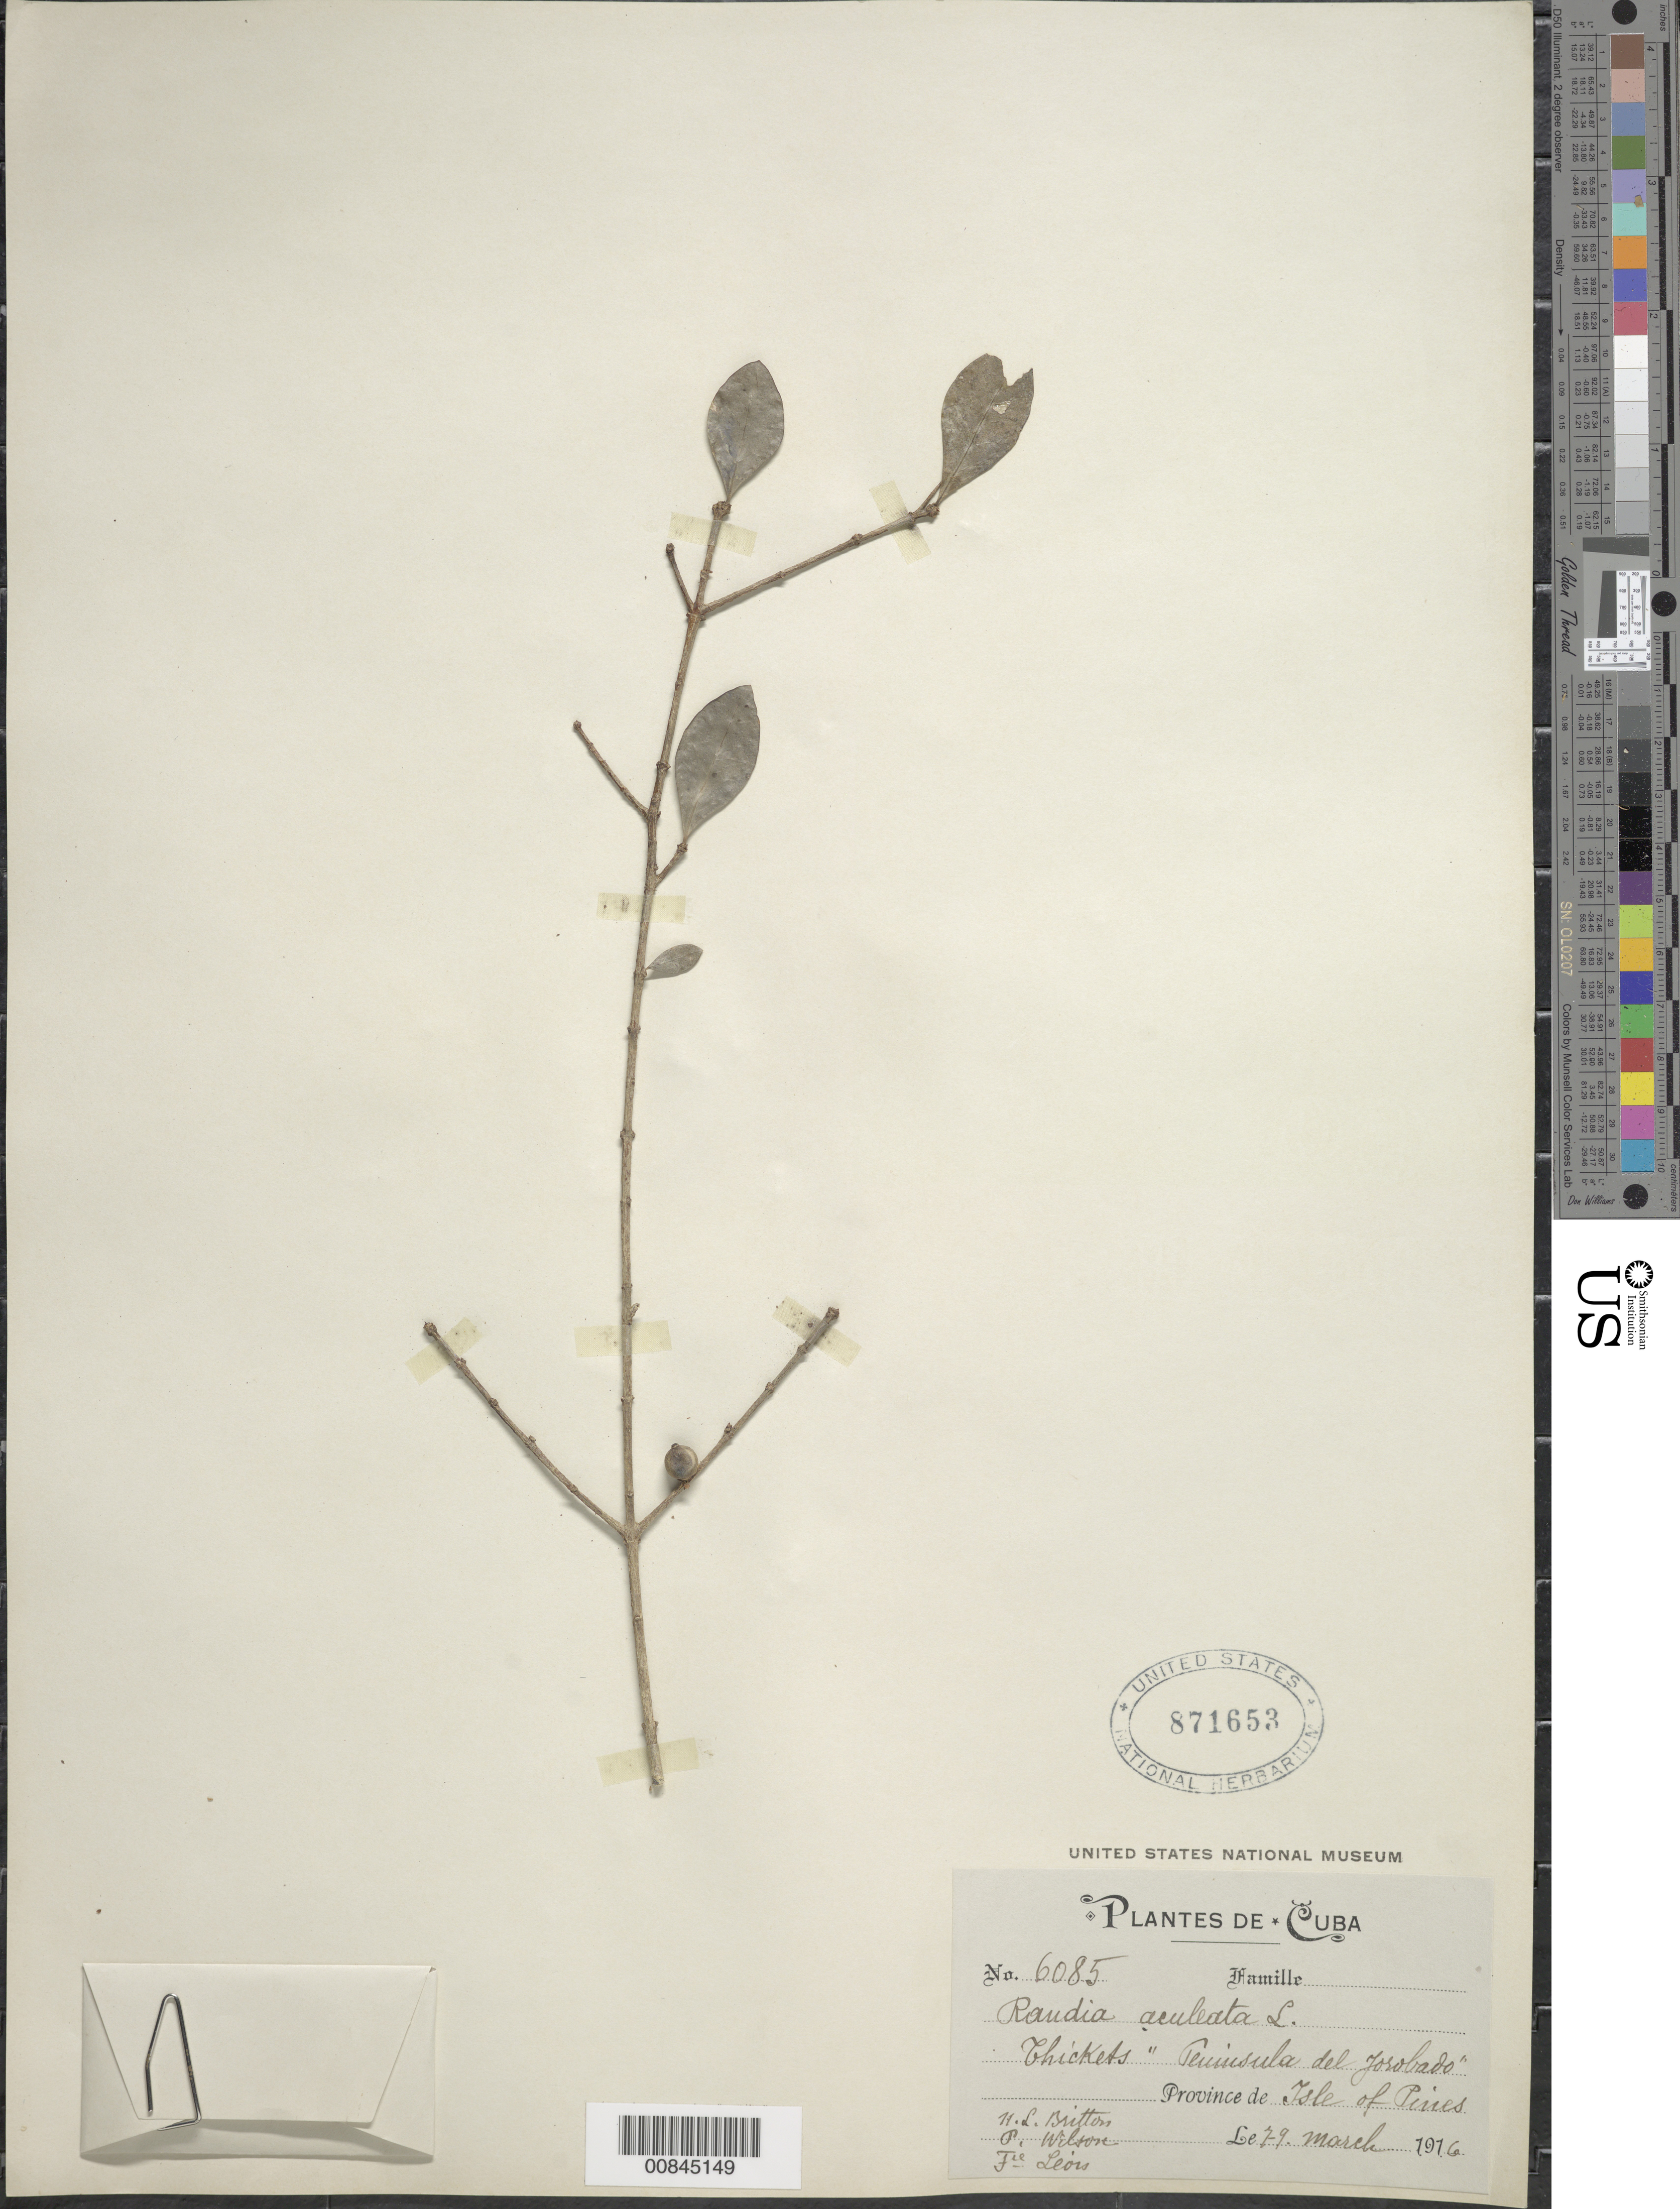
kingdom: Plantae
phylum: Tracheophyta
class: Magnoliopsida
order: Gentianales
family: Rubiaceae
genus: Randia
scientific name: Randia aculeata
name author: L.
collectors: N. Britton, P. Wilson & Bro. León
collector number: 6085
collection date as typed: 07 Mar 1916 to 09 Mar 1916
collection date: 1916-03-07/1916-03-09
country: Cuba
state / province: Isla de La Juventud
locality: Peninsula del Josobado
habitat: Thickets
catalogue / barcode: US 871653